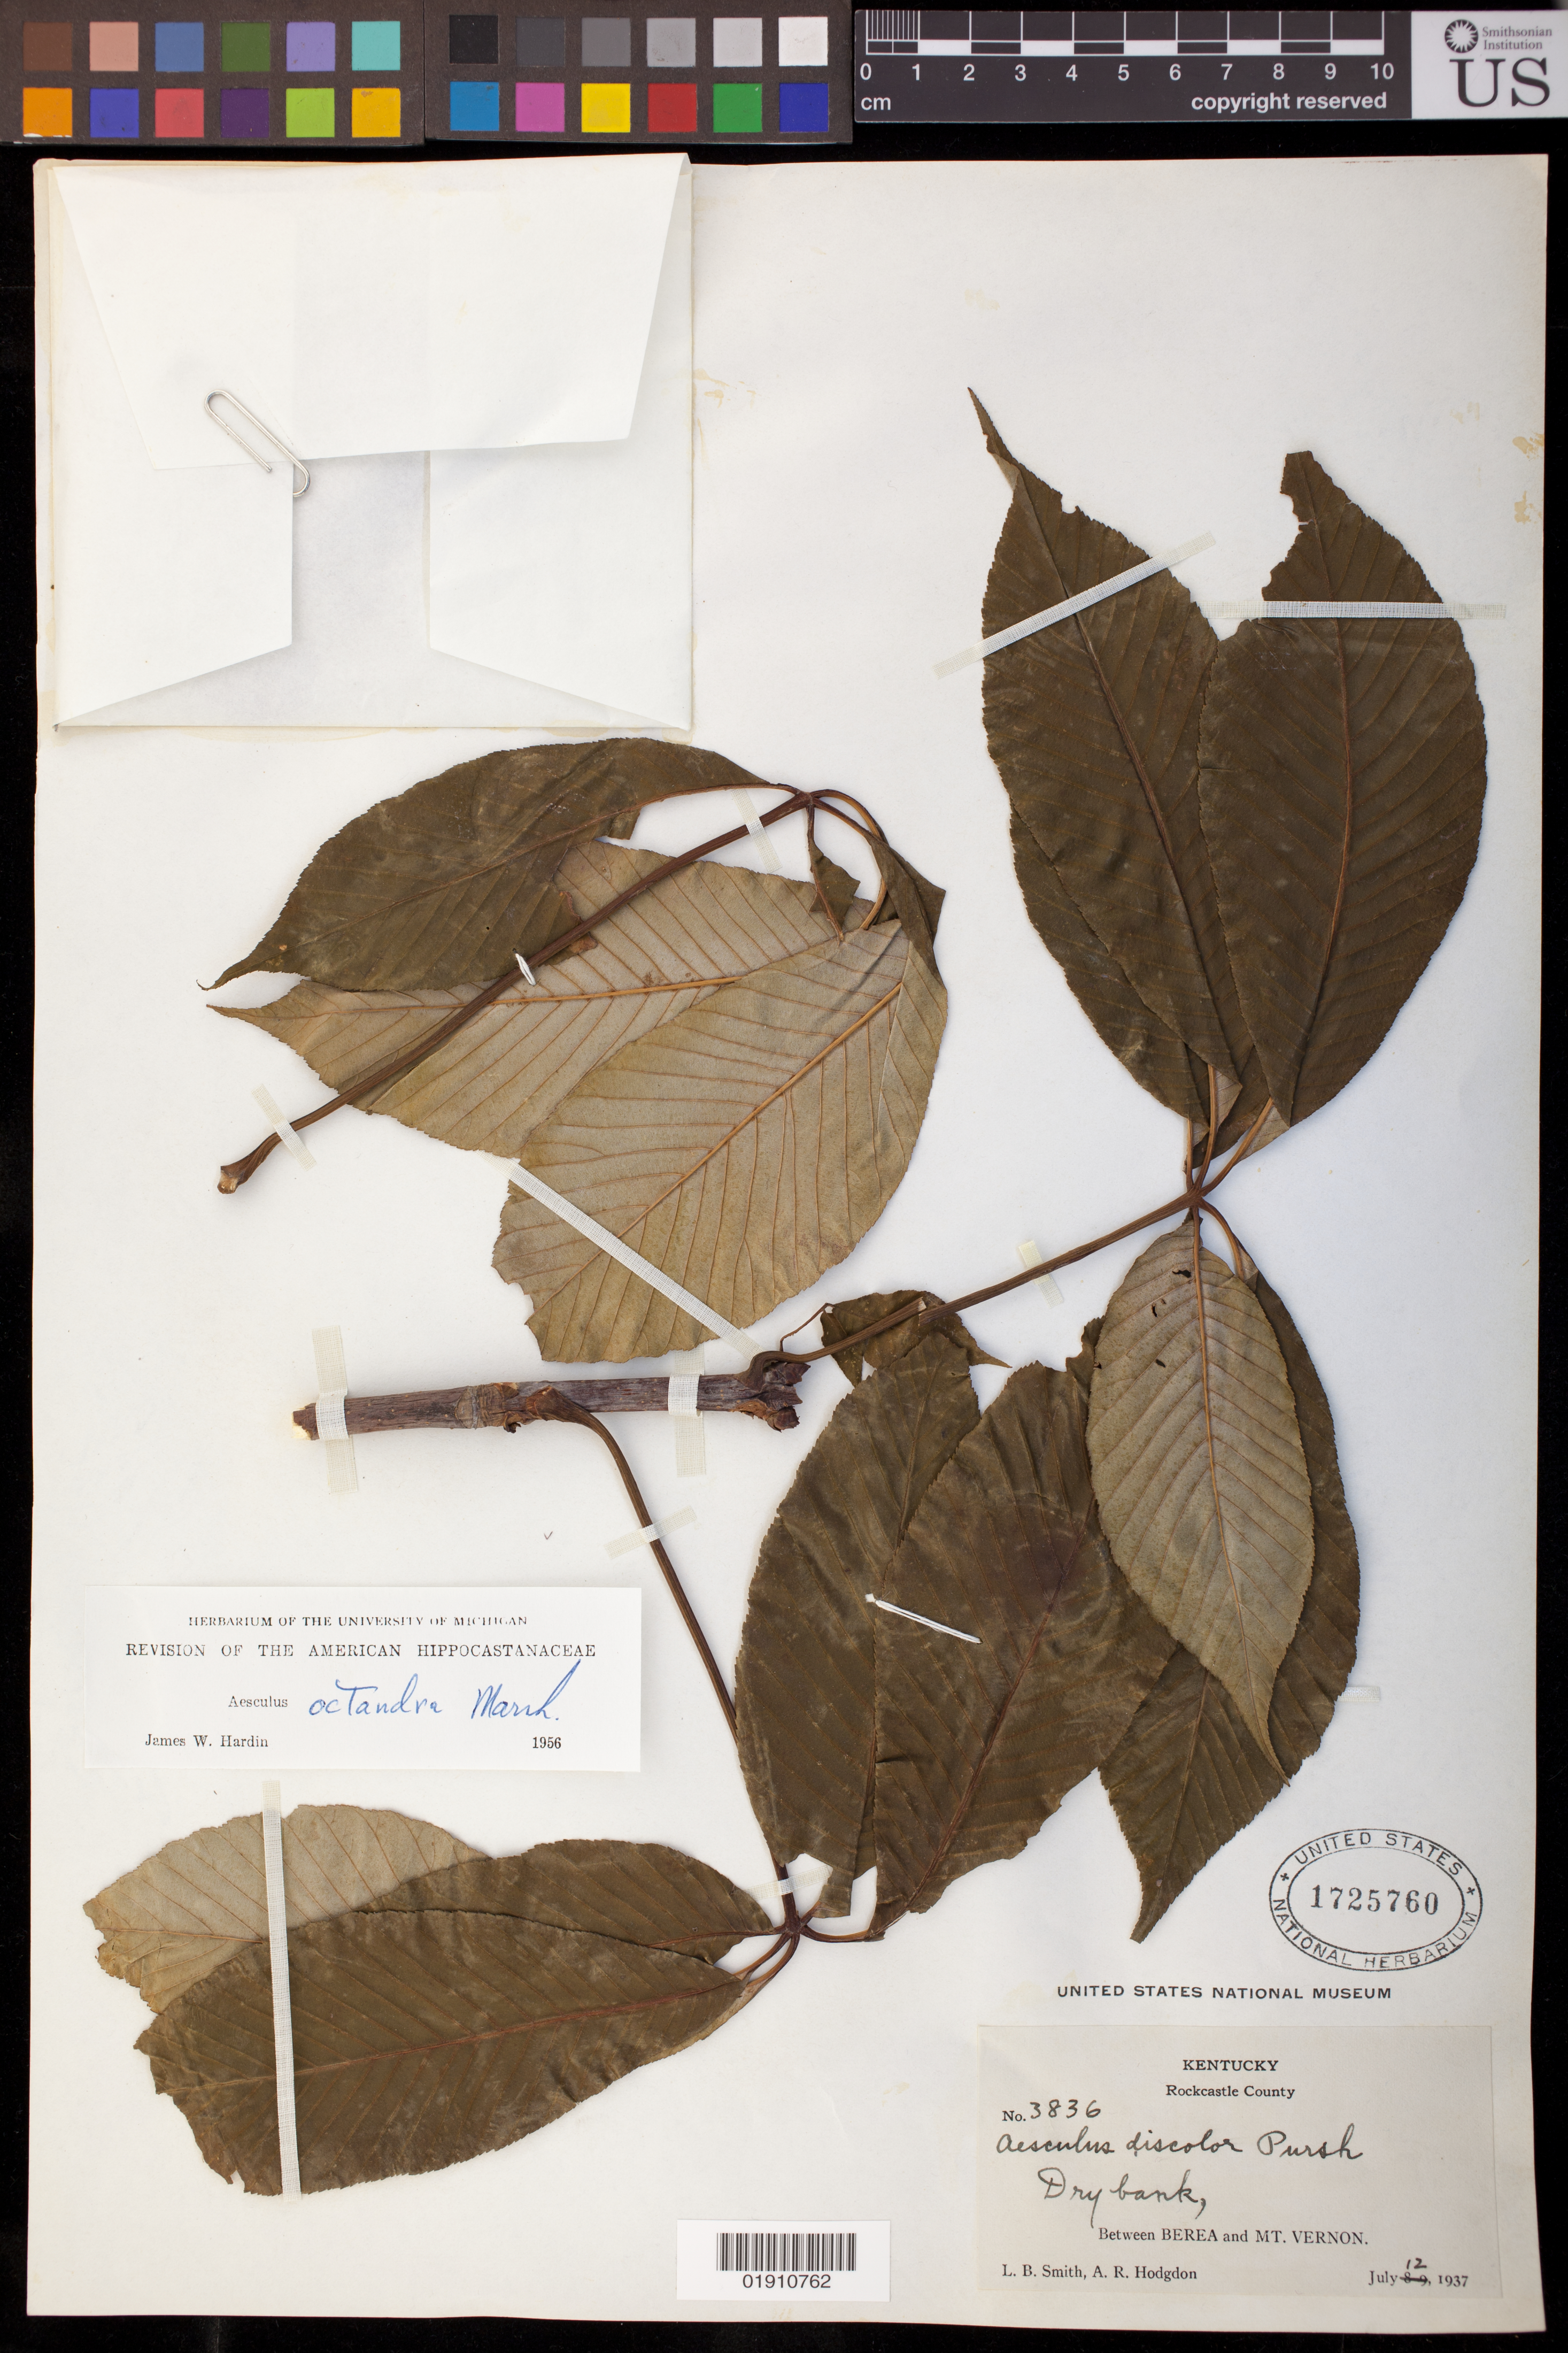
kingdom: Plantae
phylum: Tracheophyta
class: Magnoliopsida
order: Sapindales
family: Sapindaceae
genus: Aesculus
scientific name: Aesculus octandra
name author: Marshall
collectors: L. Smith & A. R. Hodgdon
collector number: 3836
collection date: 1937-07-12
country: United States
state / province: Kentucky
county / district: Rockcastle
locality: Between BEREA and MT. VERNON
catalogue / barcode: US 1725760